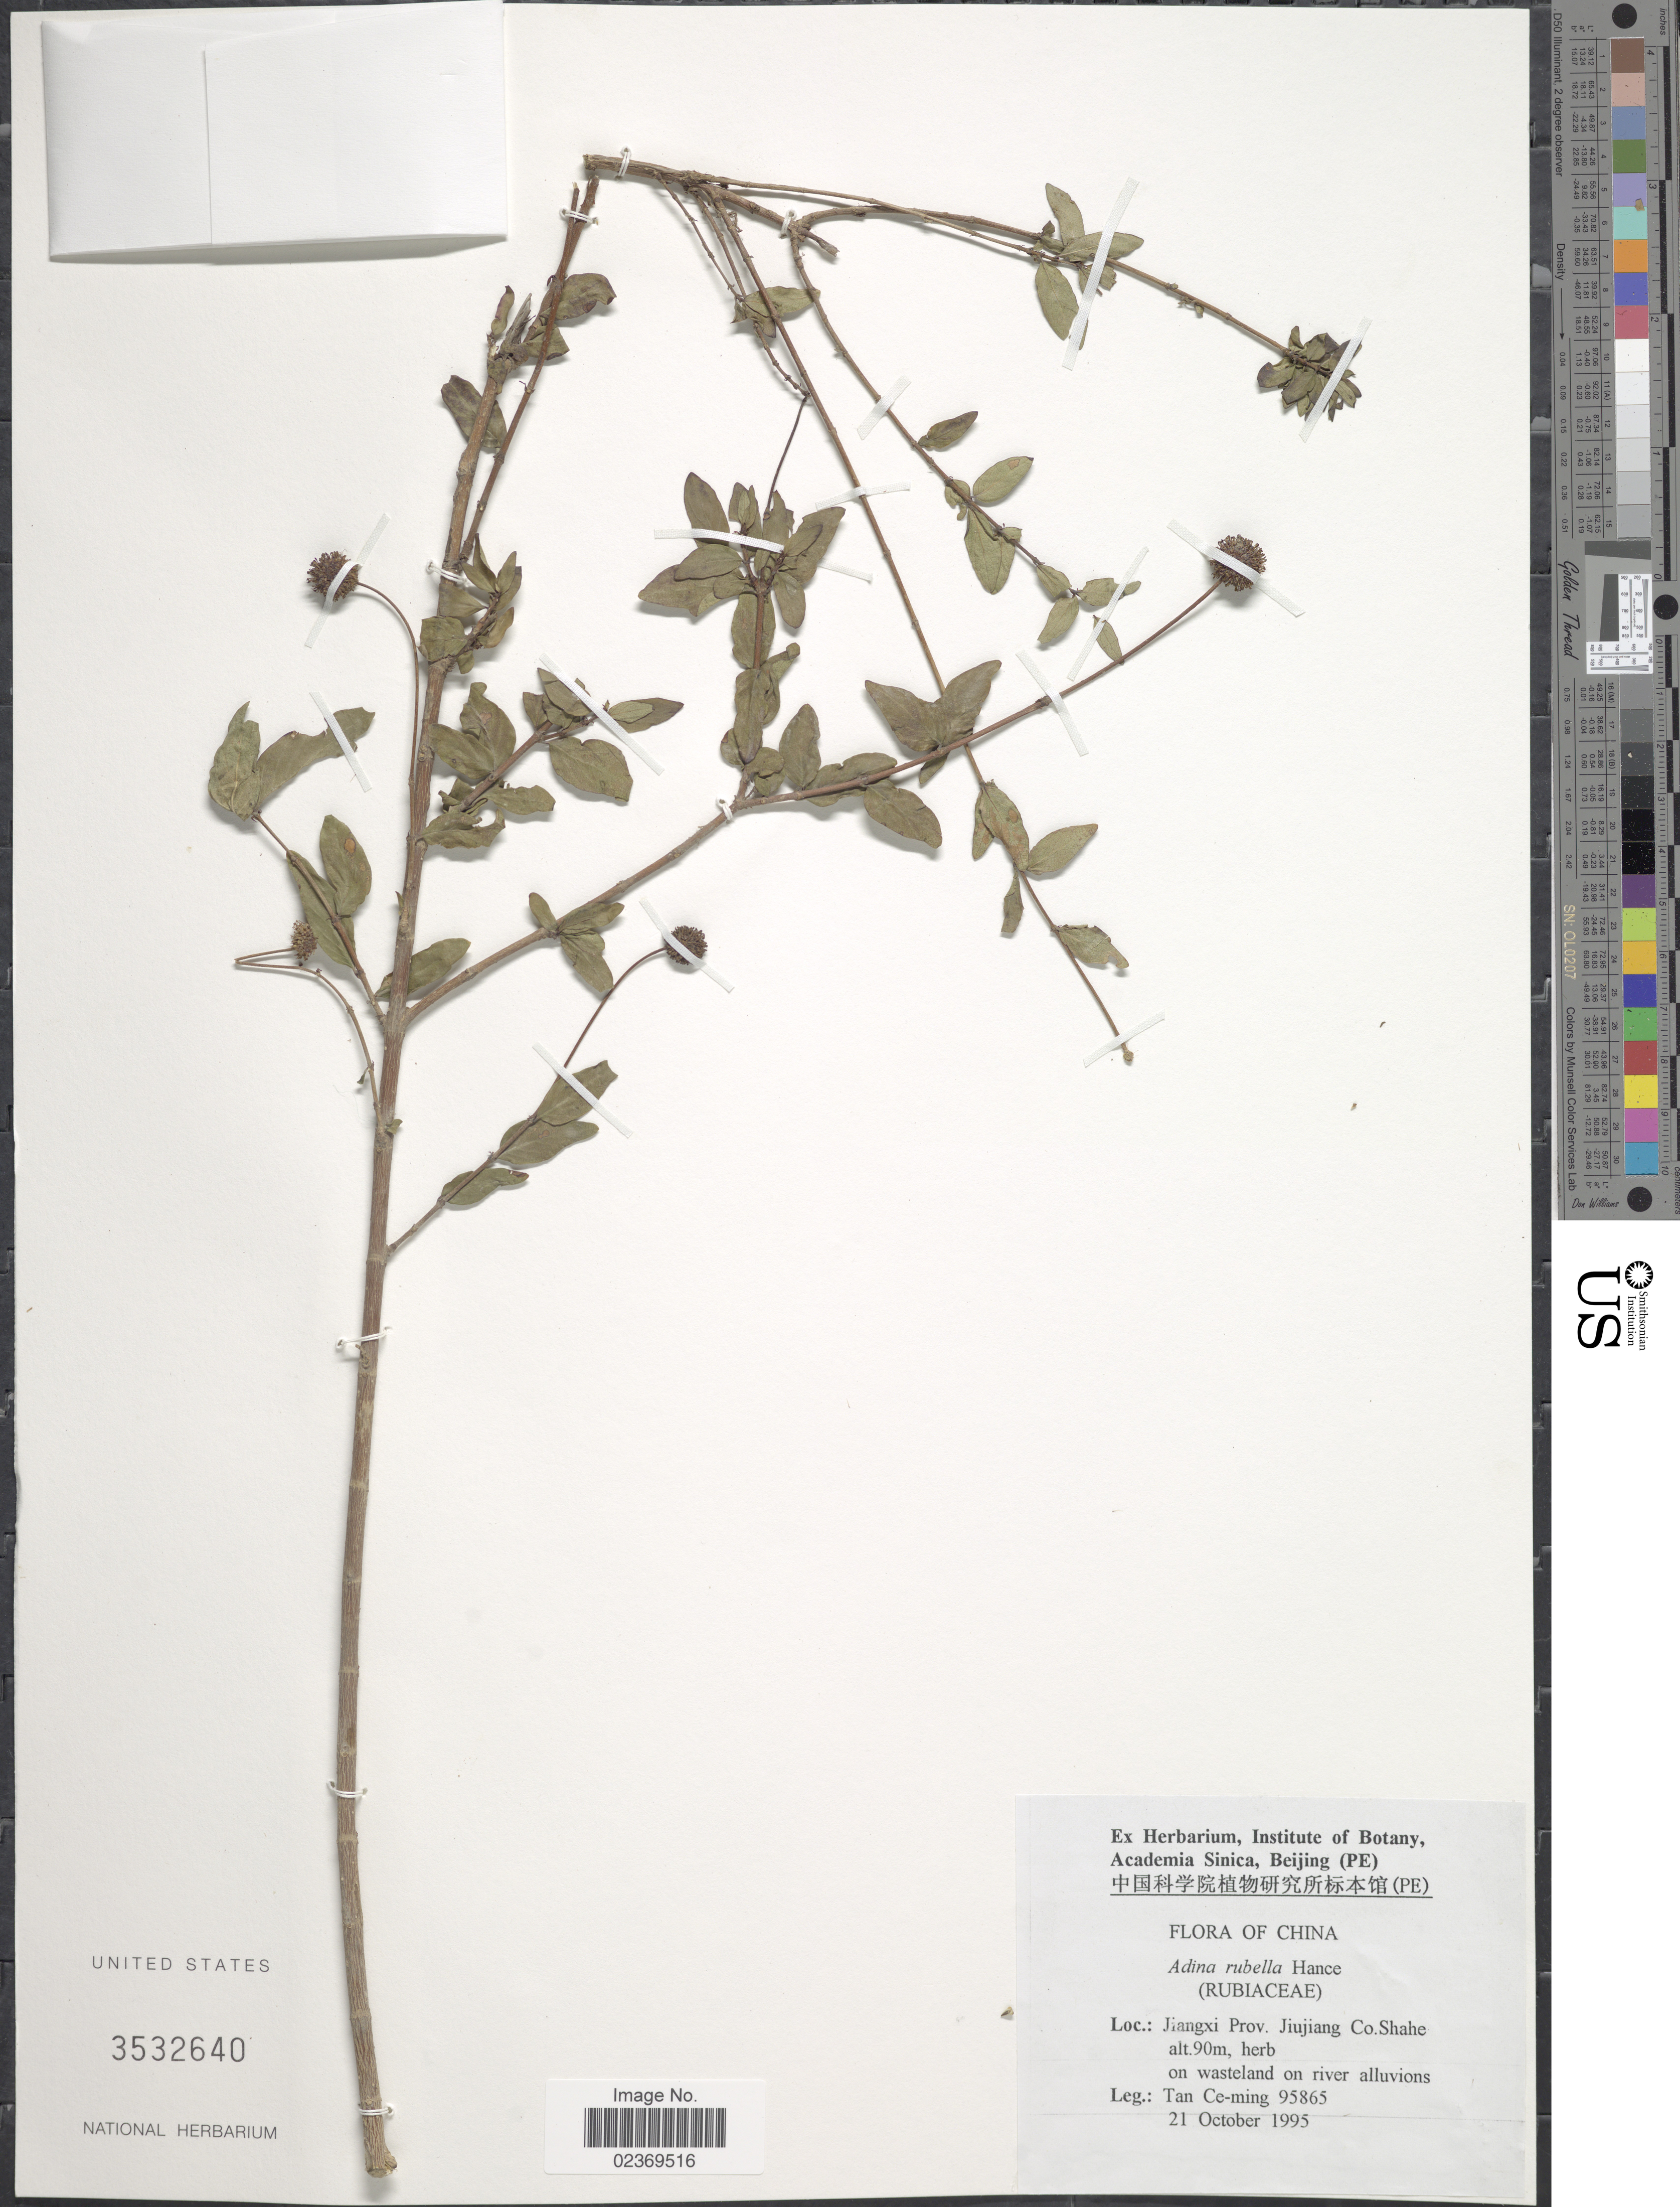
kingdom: Plantae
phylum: Tracheophyta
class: Magnoliopsida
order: Gentianales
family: Rubiaceae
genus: Adina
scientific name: Adina rubella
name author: Hance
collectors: Tam Ce-Ming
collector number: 95865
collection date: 1995-10-21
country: China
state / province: Jiangxi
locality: Jiujiang Co, Shahe, on wasteland on river alluvions.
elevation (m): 90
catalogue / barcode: US 3532640